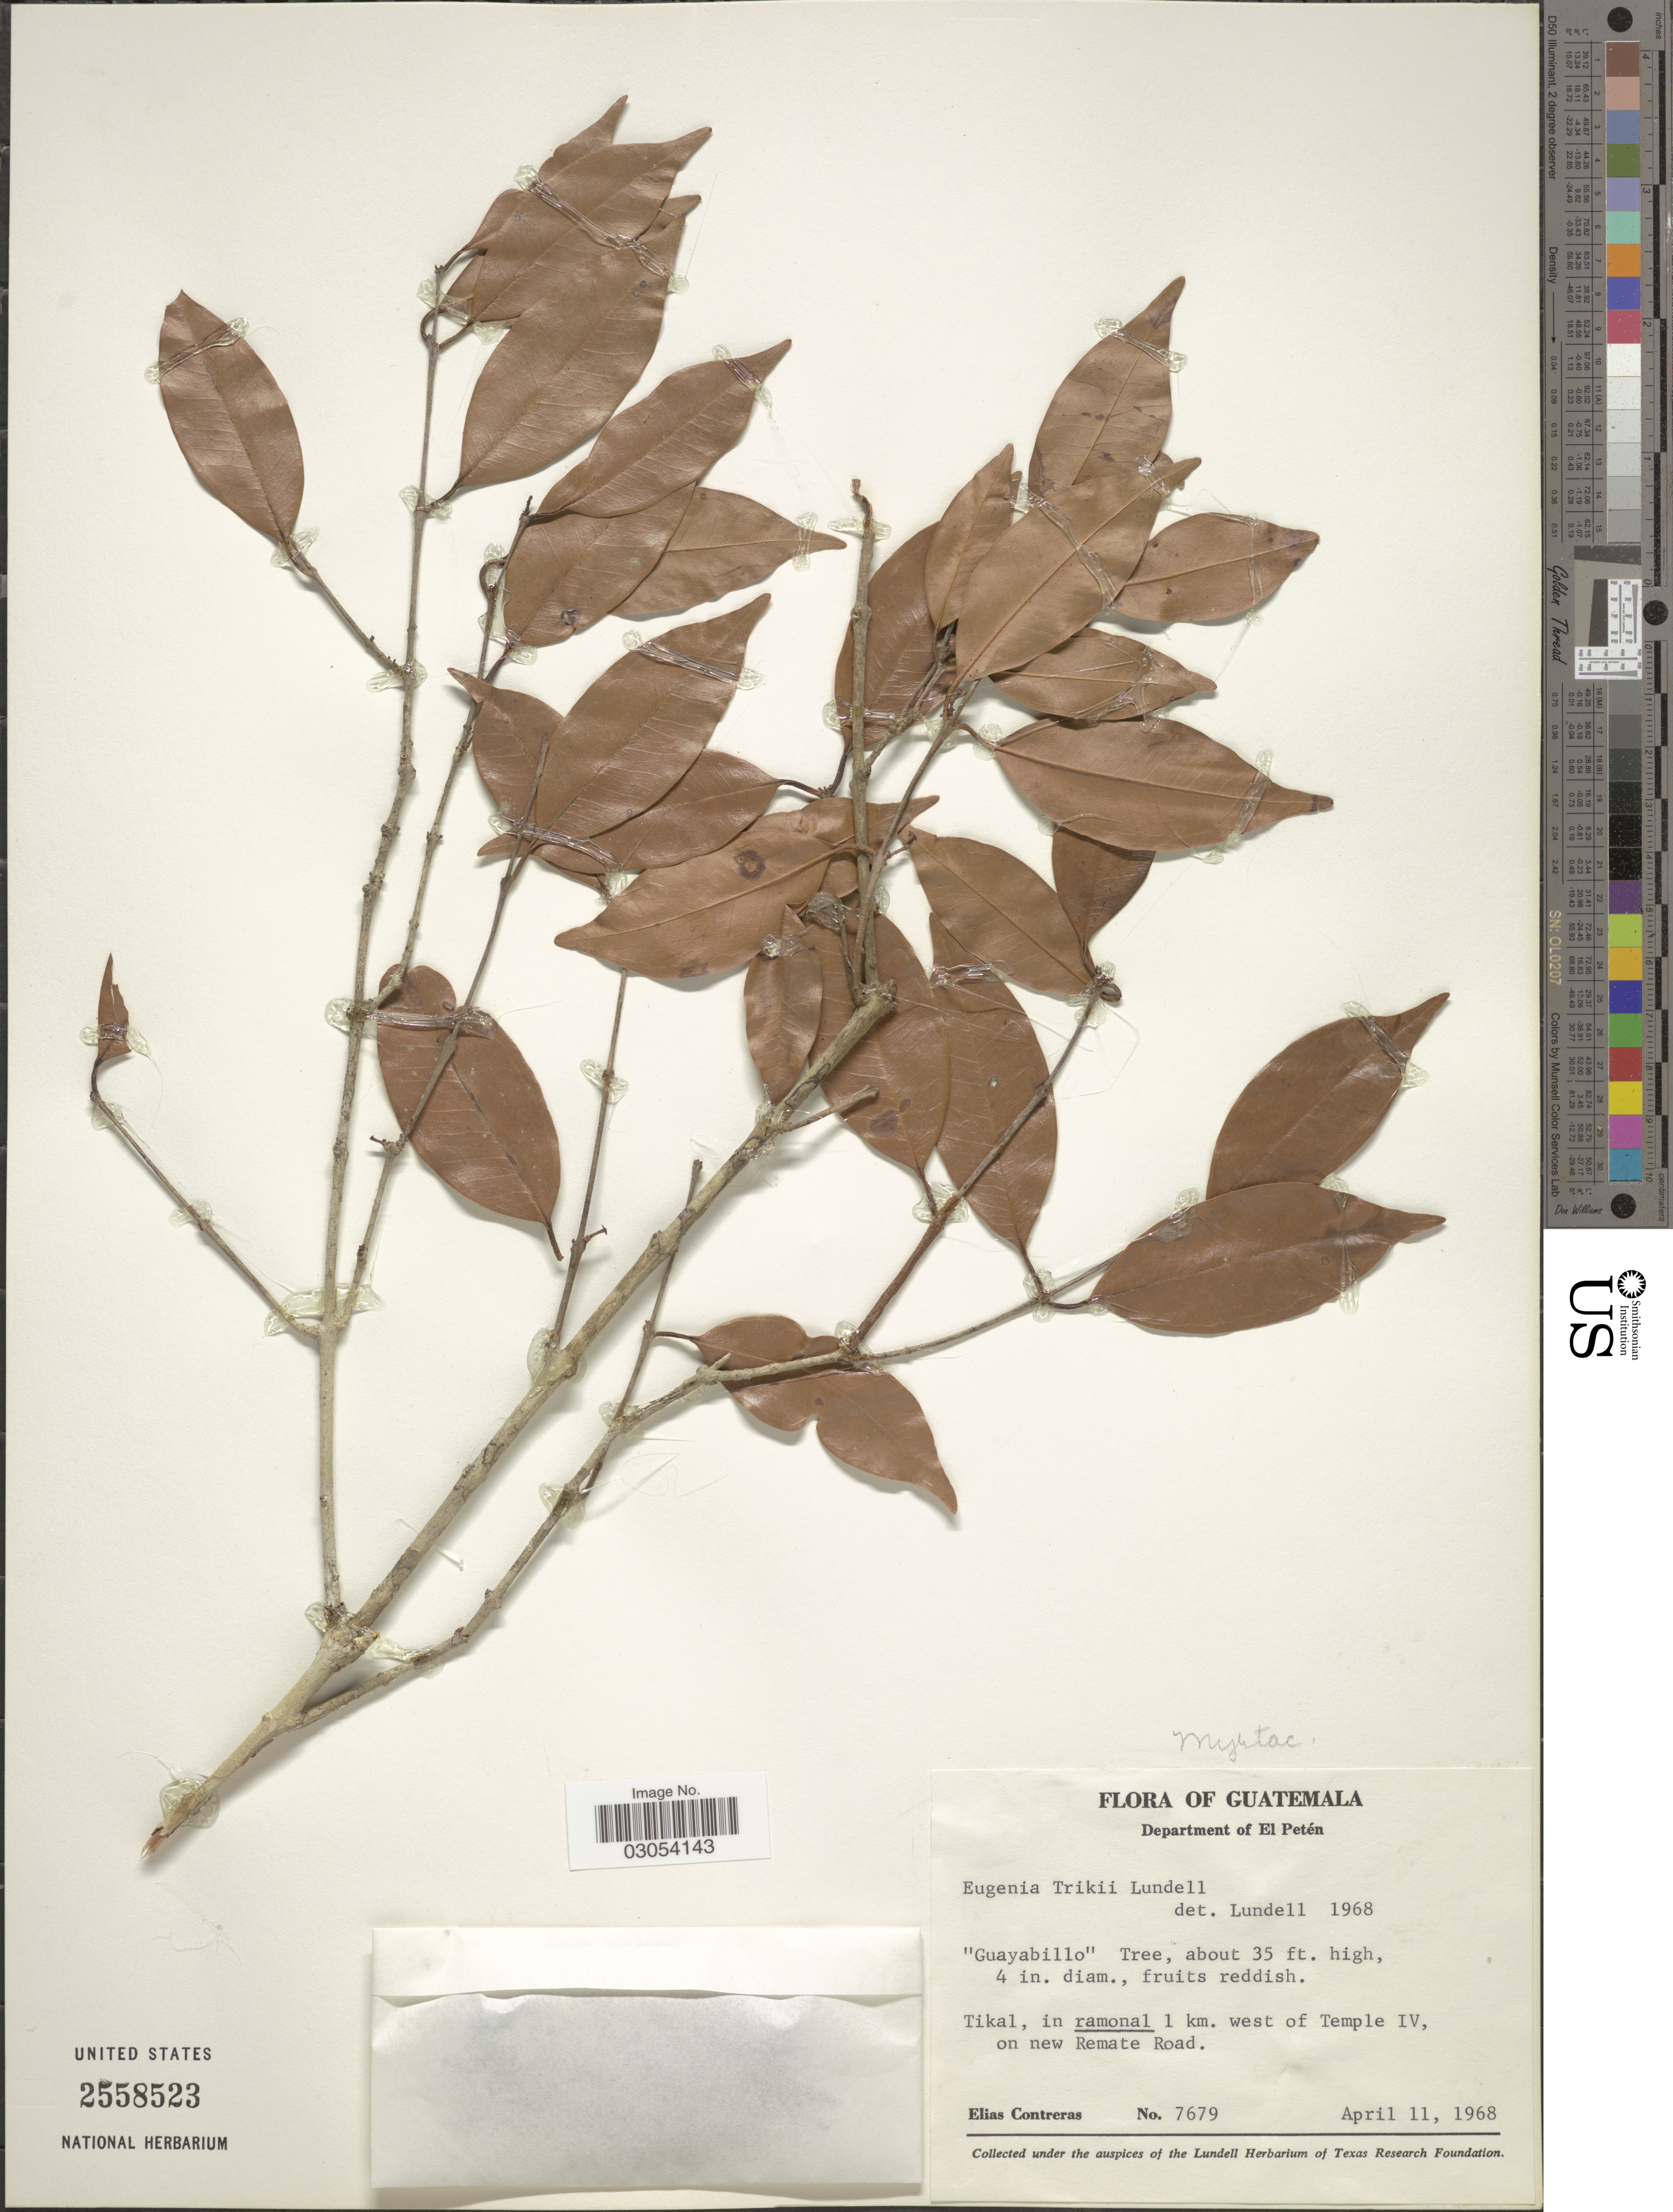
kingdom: Plantae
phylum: Tracheophyta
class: Magnoliopsida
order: Myrtales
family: Myrtaceae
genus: Eugenia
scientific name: Eugenia trikii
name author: Lundell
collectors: E. Contreras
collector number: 7679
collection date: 1968-04-11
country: Guatemala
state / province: El Petén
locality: Department of El Petén. Tikal, in ramonal 1 km. west of Temple IV, on new Remate Road.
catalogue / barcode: US 2558523